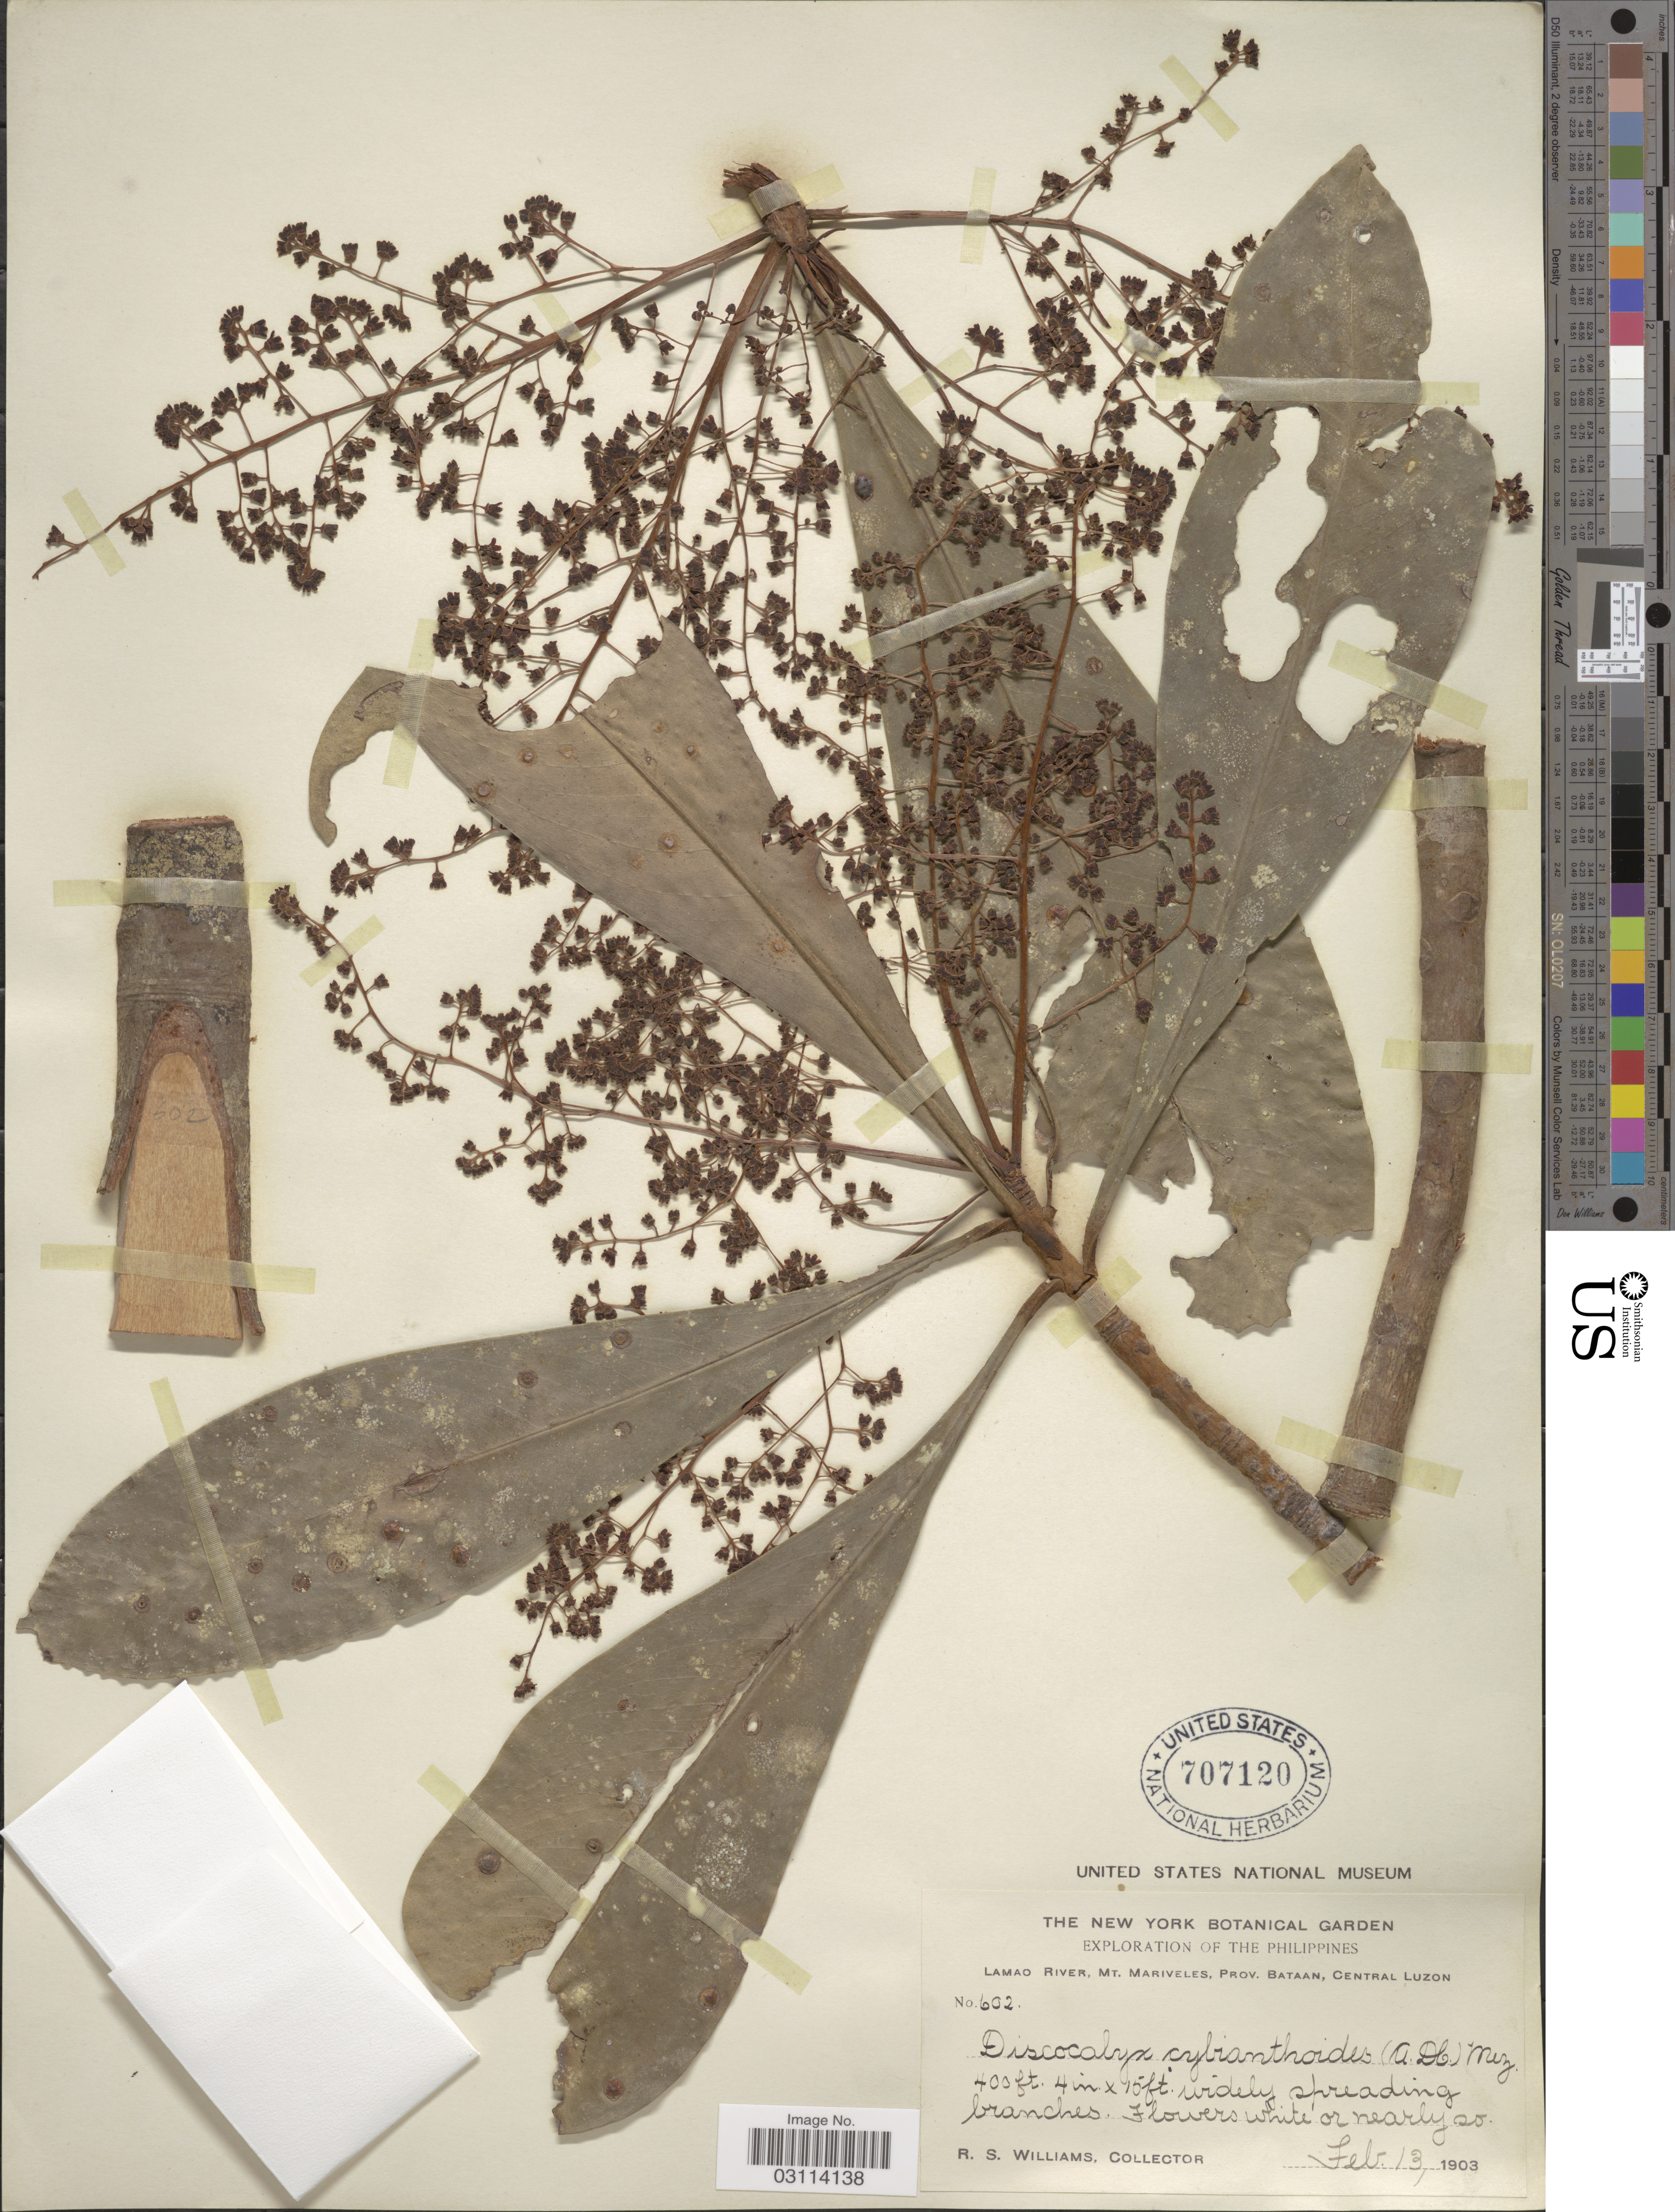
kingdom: Plantae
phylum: Tracheophyta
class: Magnoliopsida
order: Ericales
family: Primulaceae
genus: Discocalyx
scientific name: Discocalyx cybianthoides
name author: (A. DC.) Mez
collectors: R. S. Williams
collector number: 602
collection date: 1903-02-13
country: Philippines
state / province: Central Luzon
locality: Lamao River, Mt. Mariveles, Prov. Bataan, Central Luzon.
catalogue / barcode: US 707120